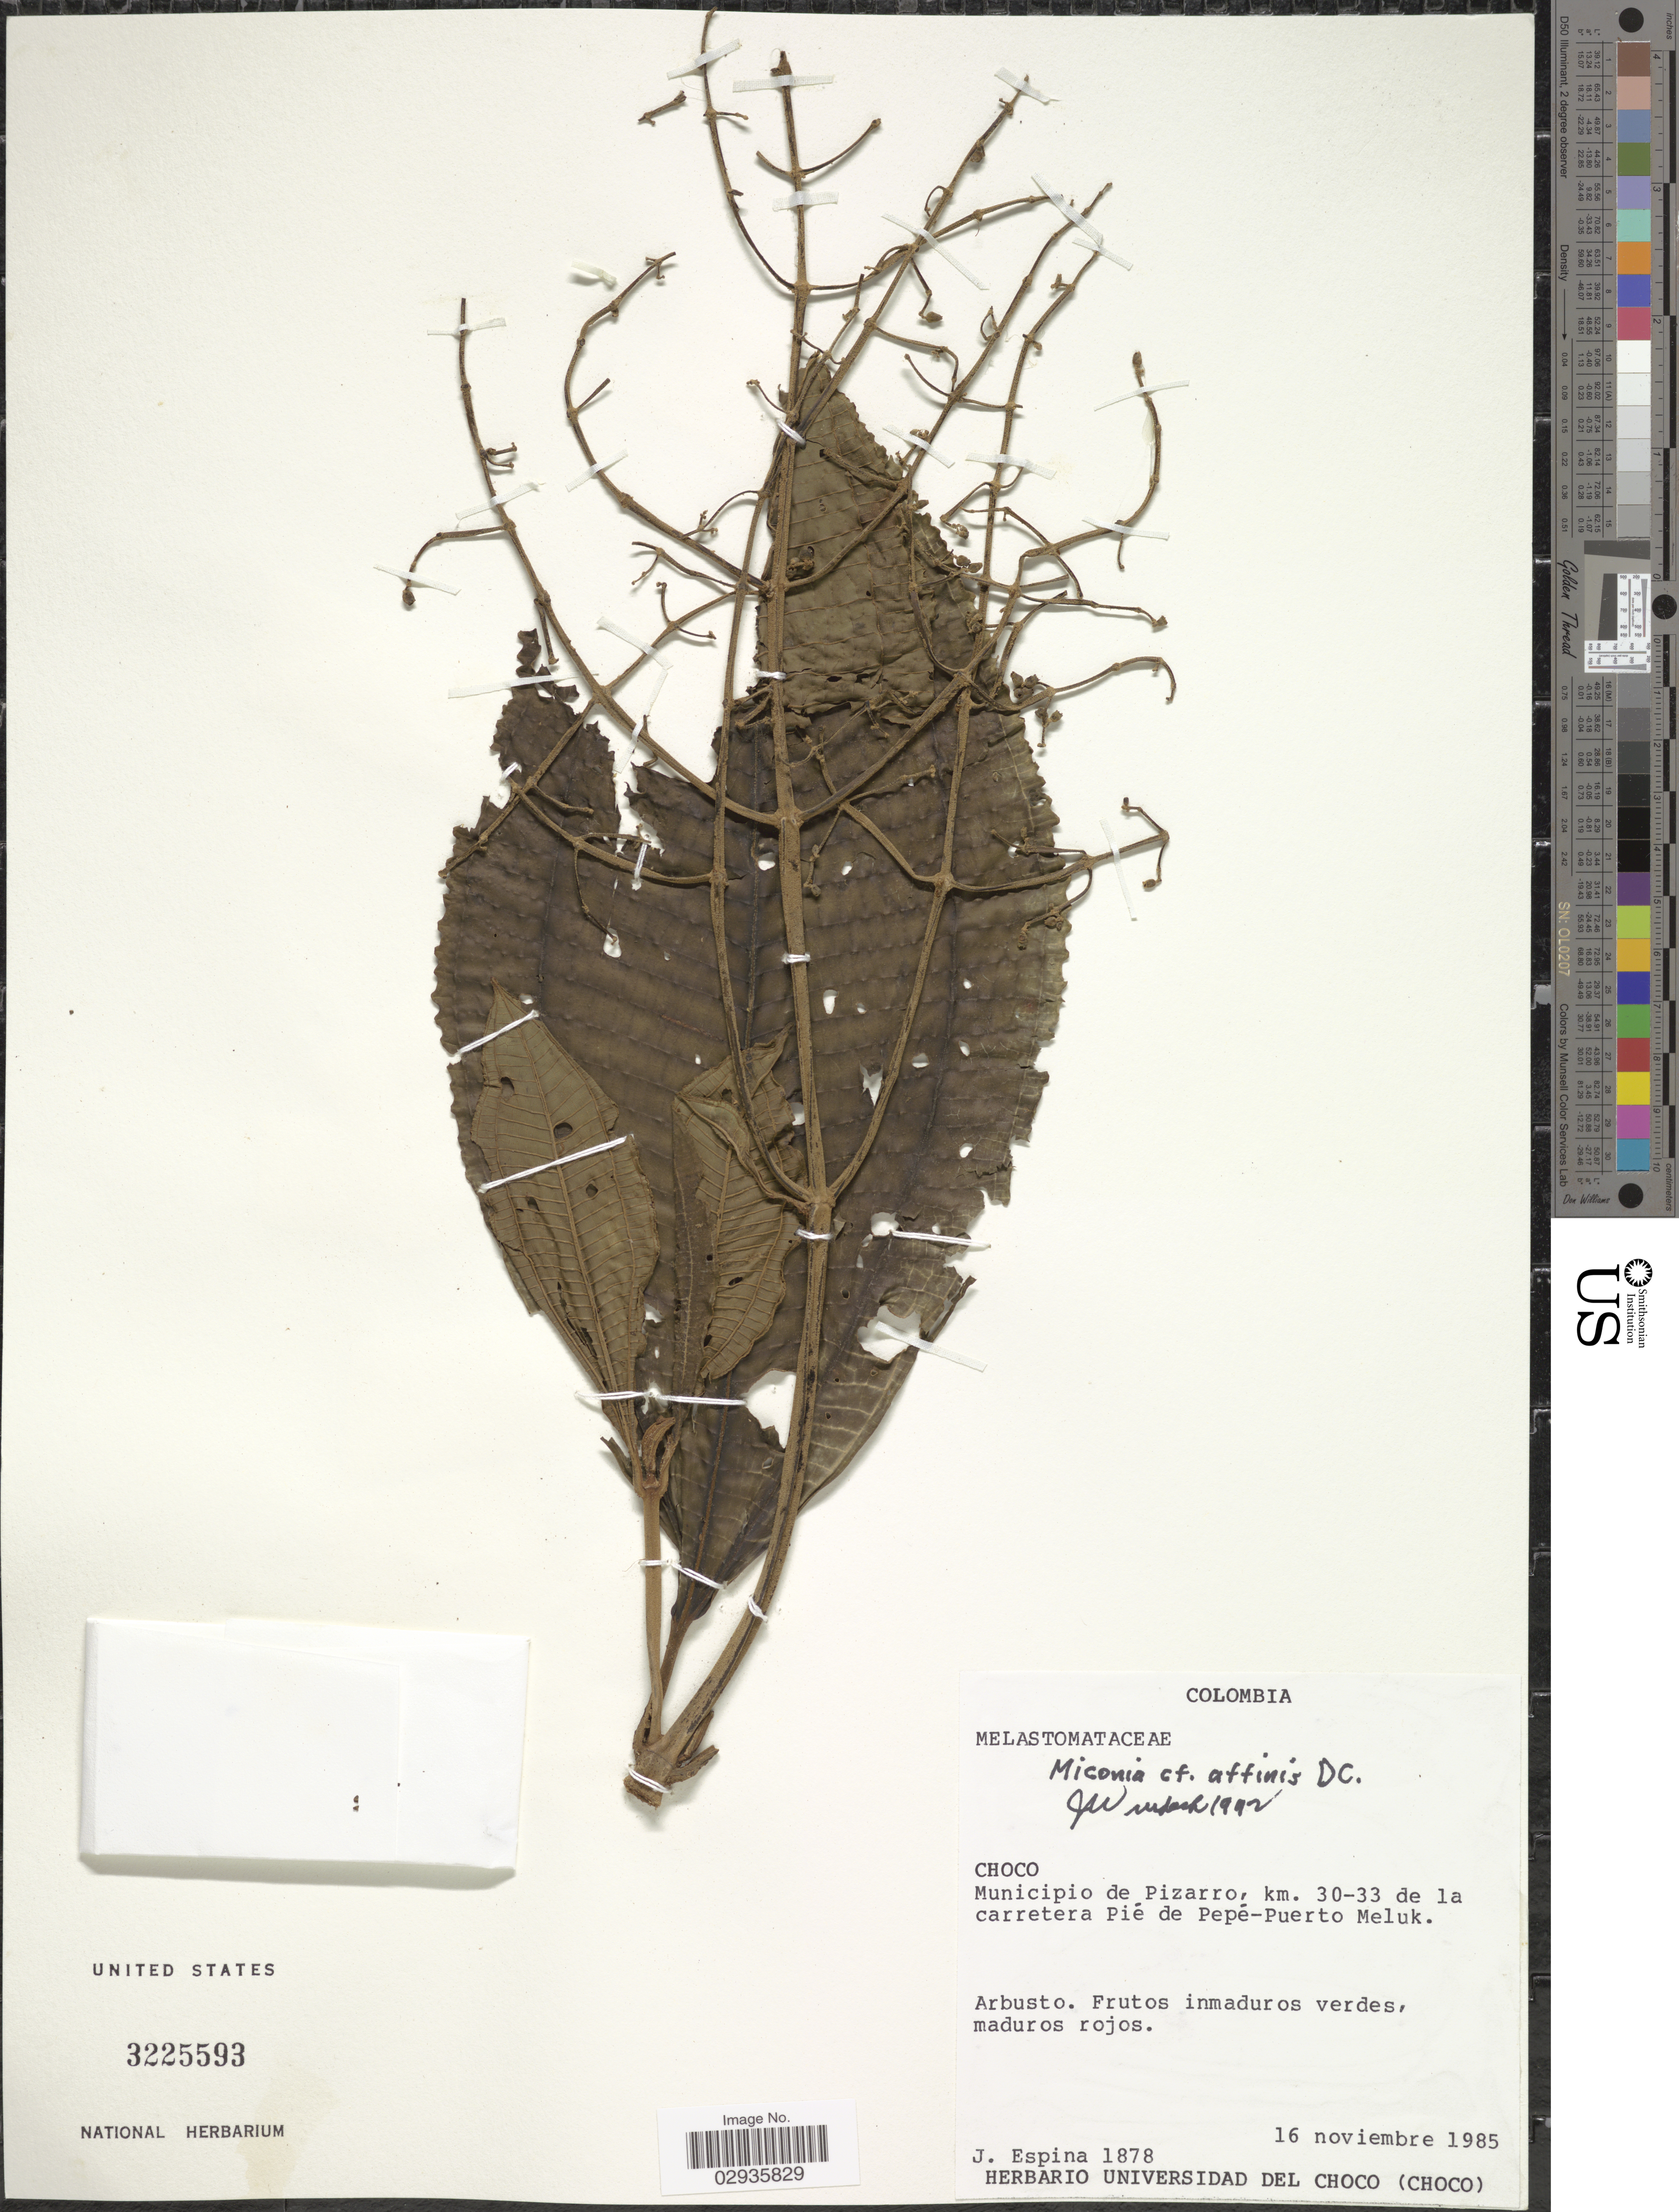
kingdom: Plantae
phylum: Tracheophyta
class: Magnoliopsida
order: Myrtales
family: Melastomataceae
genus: Miconia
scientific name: Miconia affinis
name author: DC.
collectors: J. Espina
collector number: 1878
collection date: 1985-11-16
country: Colombia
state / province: Chocó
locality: Municipio de Pizarro, km. 30-33 de la carretera Pié de Pepé-Puerto Meluk.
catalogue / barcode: US 3225593